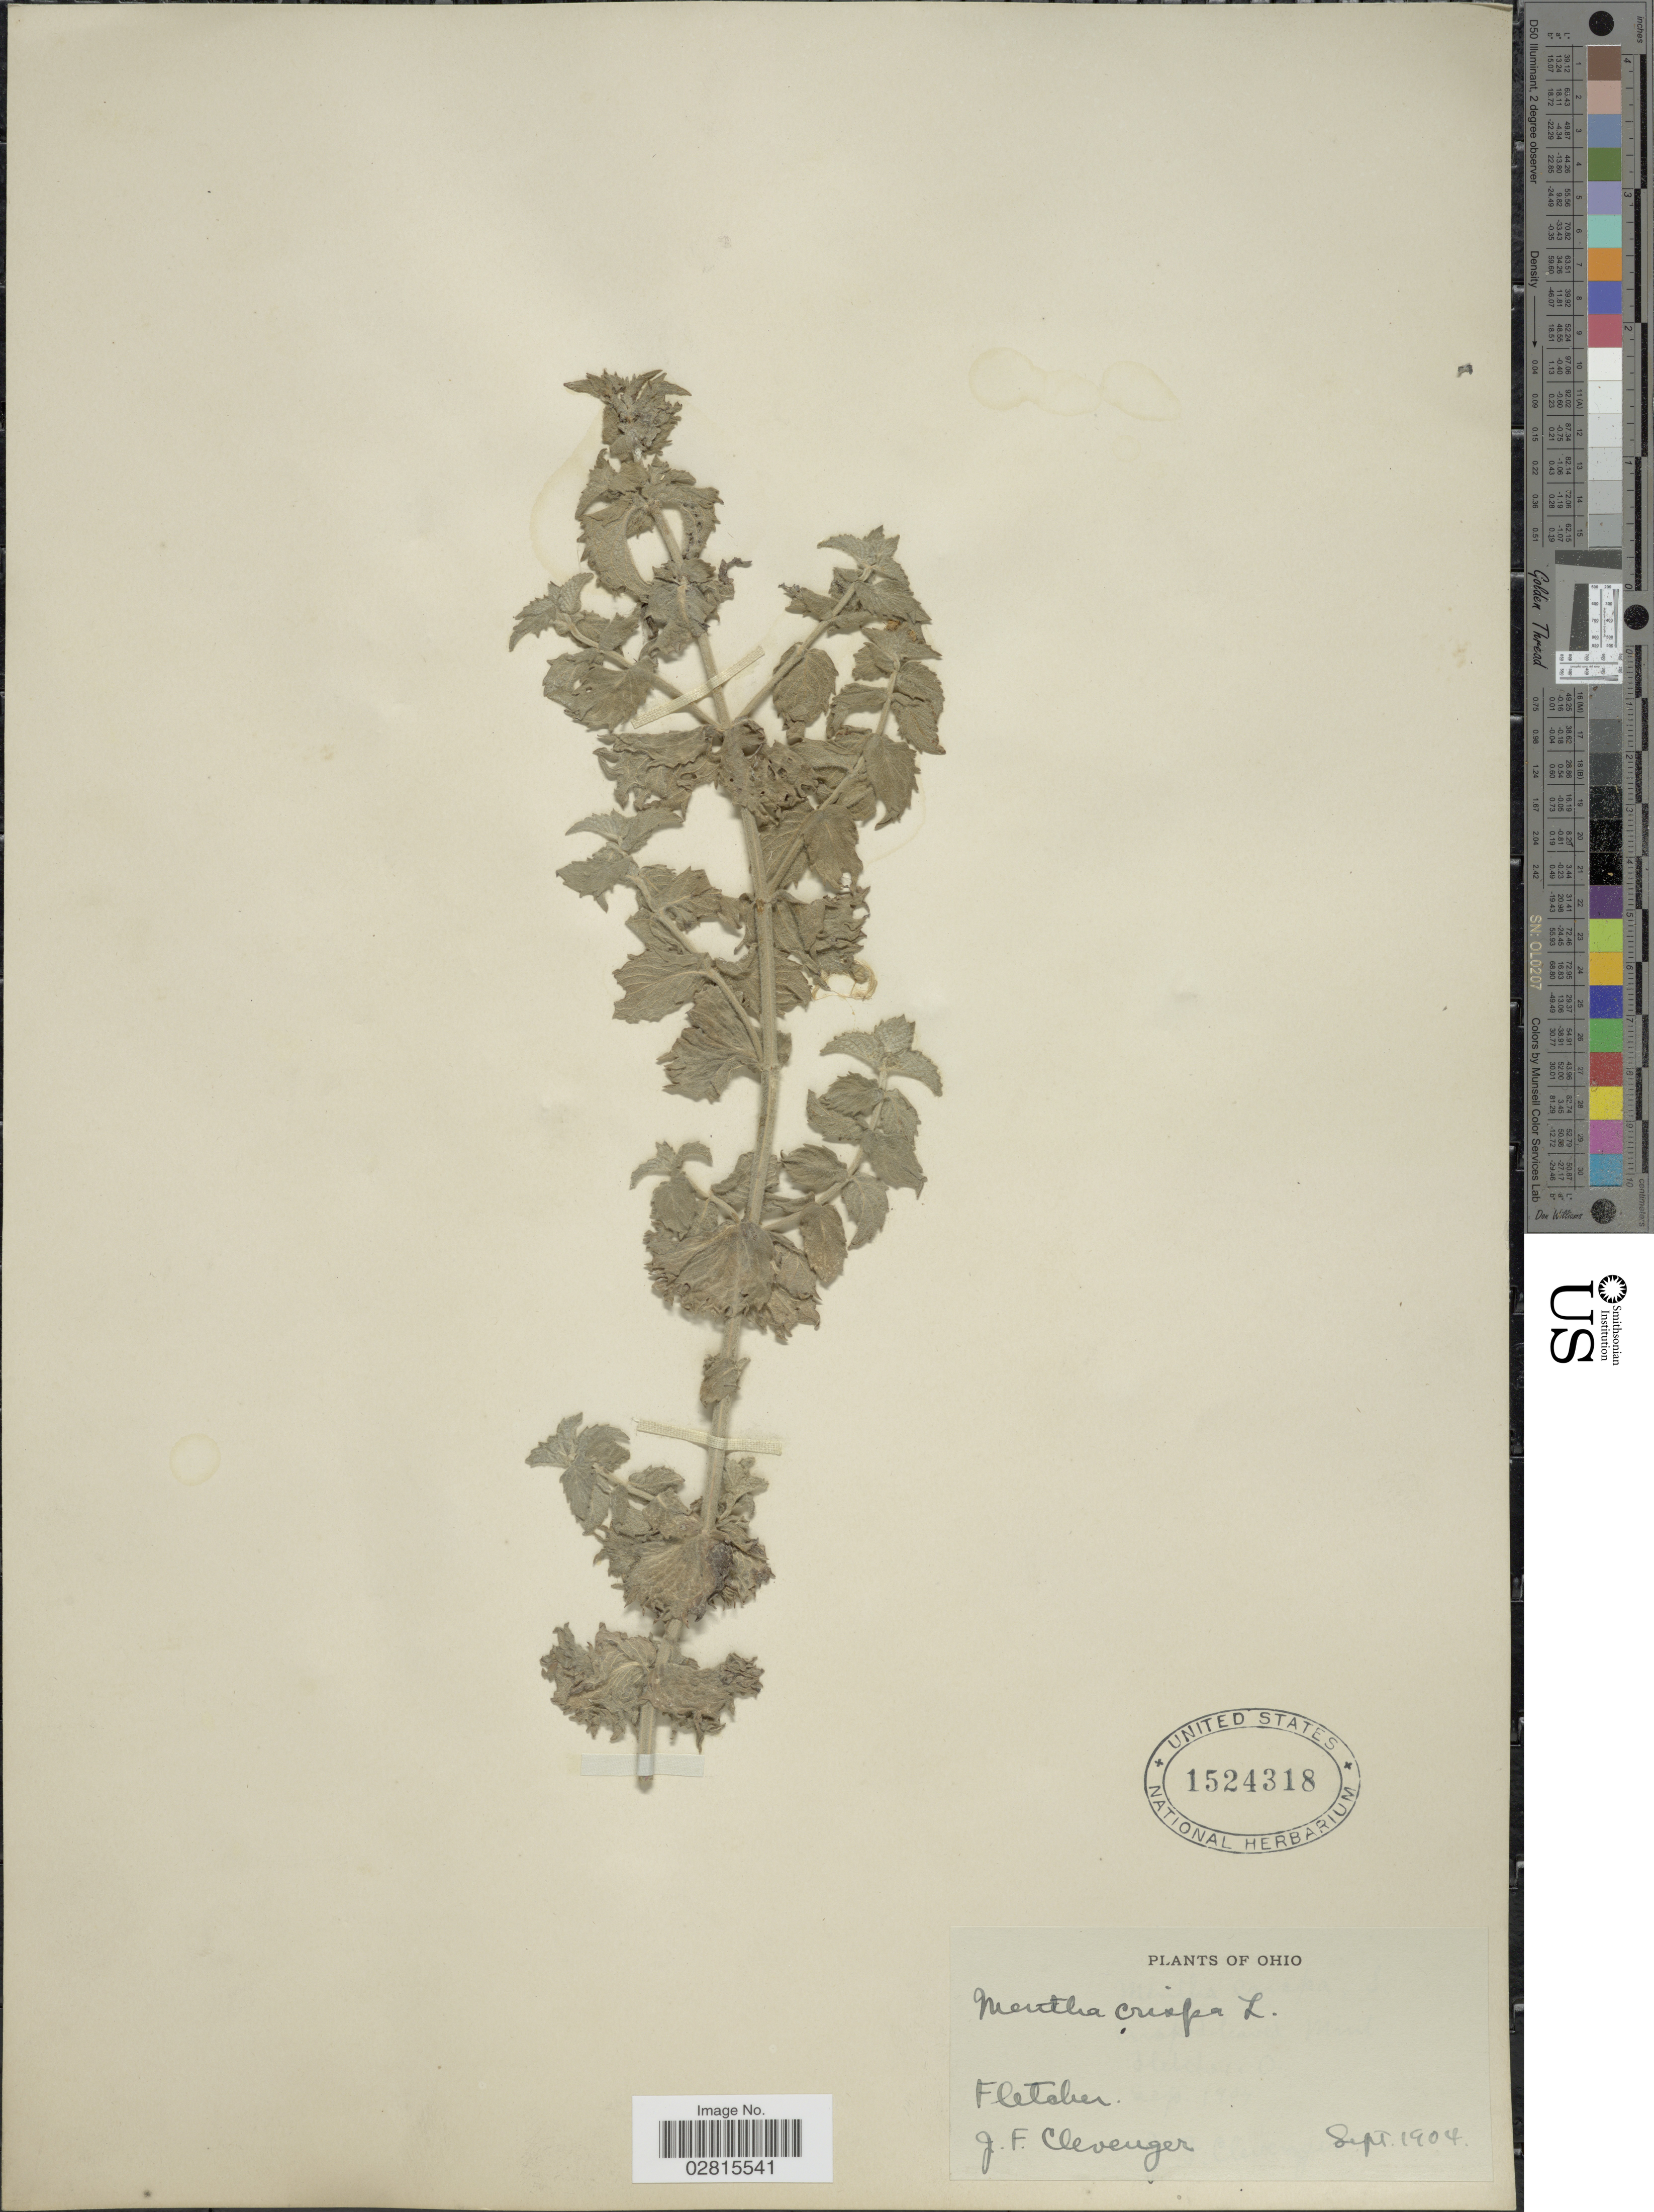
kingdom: Plantae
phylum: Tracheophyta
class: Magnoliopsida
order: Lamiales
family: Lamiaceae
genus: Mentha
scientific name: Mentha crispa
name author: L.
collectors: J. F. Clevenger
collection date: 1904-09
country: United States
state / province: Ohio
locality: Fletcher.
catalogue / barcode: US 1524318